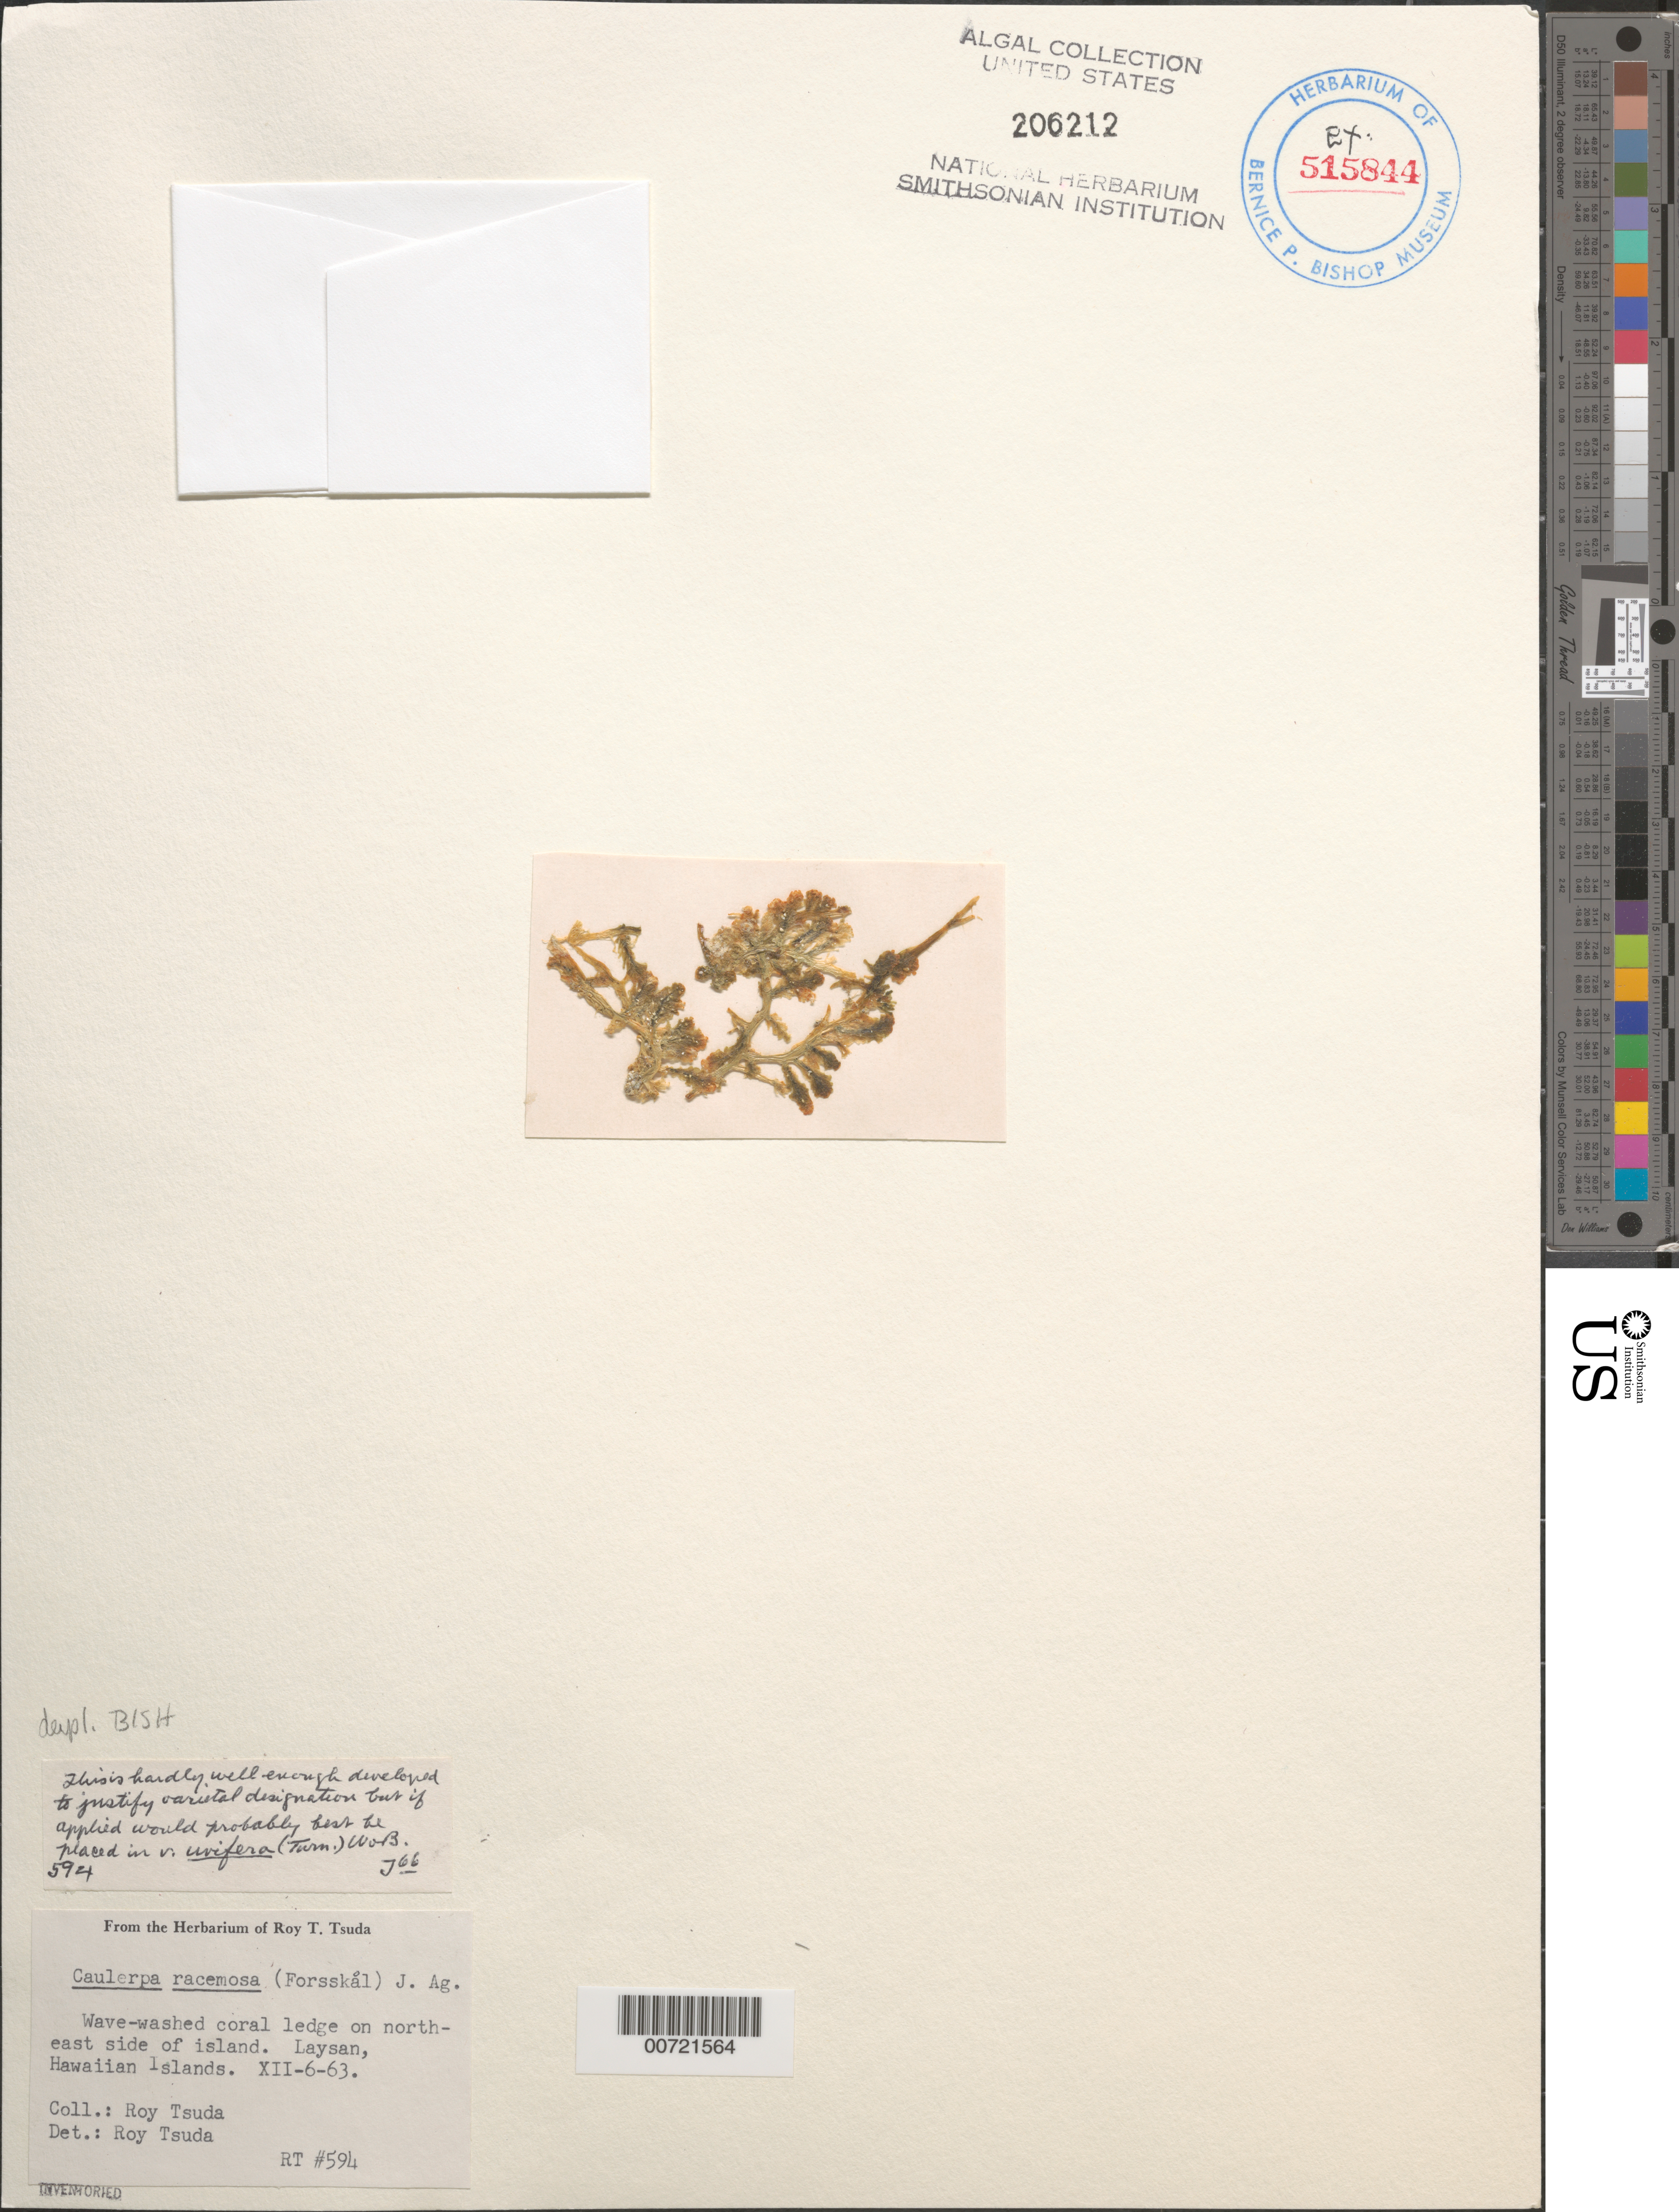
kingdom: Plantae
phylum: Chlorophyta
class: Ulvophyceae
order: Bryopsidales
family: Caulerpaceae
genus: Caulerpa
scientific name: Caulerpa racemosa var. uvifera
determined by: Taylor, William R.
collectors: R. Tsuda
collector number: RT 594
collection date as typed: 06 Dec 1963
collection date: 1963-12-06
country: United States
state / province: Hawaii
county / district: Honolulu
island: Laysan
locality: Northeast side of island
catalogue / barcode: US 206212